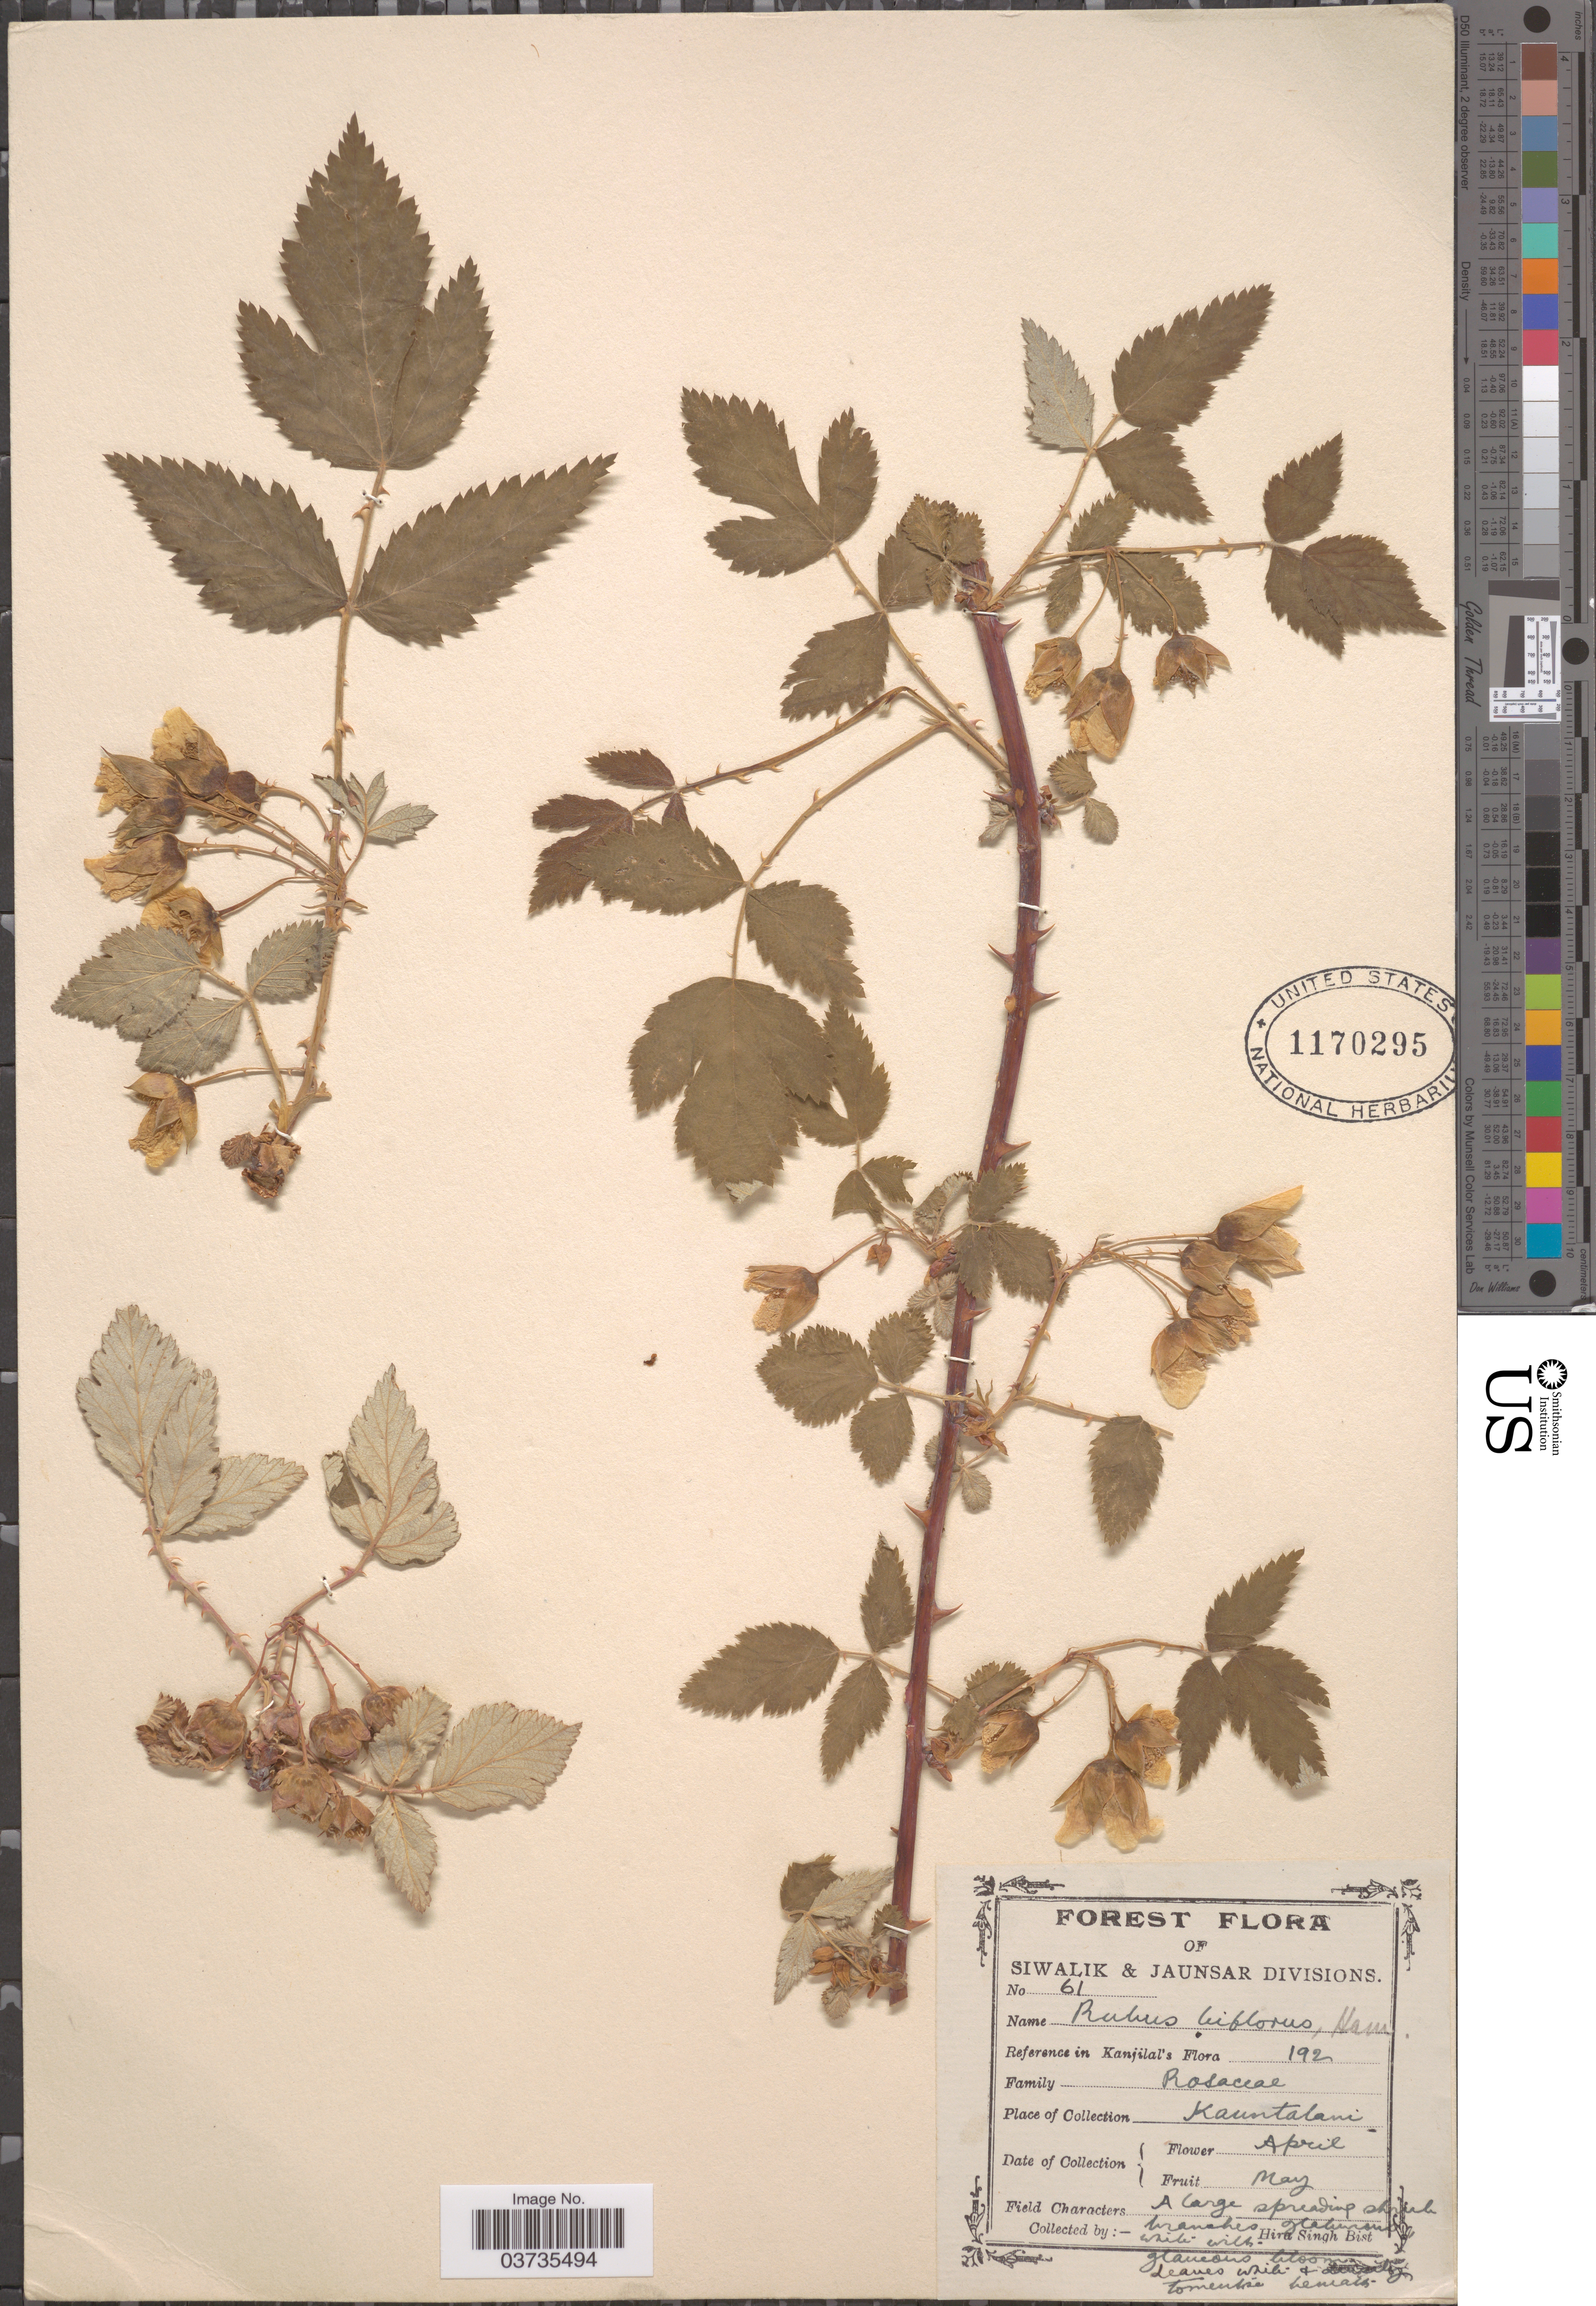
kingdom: Plantae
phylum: Tracheophyta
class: Magnoliopsida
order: Rosales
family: Rosaceae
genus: Rubus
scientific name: Rubus biflorus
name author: Buch.-Ham. ex Sm.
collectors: H. Bist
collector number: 61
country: India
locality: Siwalik & Jaunsar Divisions. Kauntalani.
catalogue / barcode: US 1170295